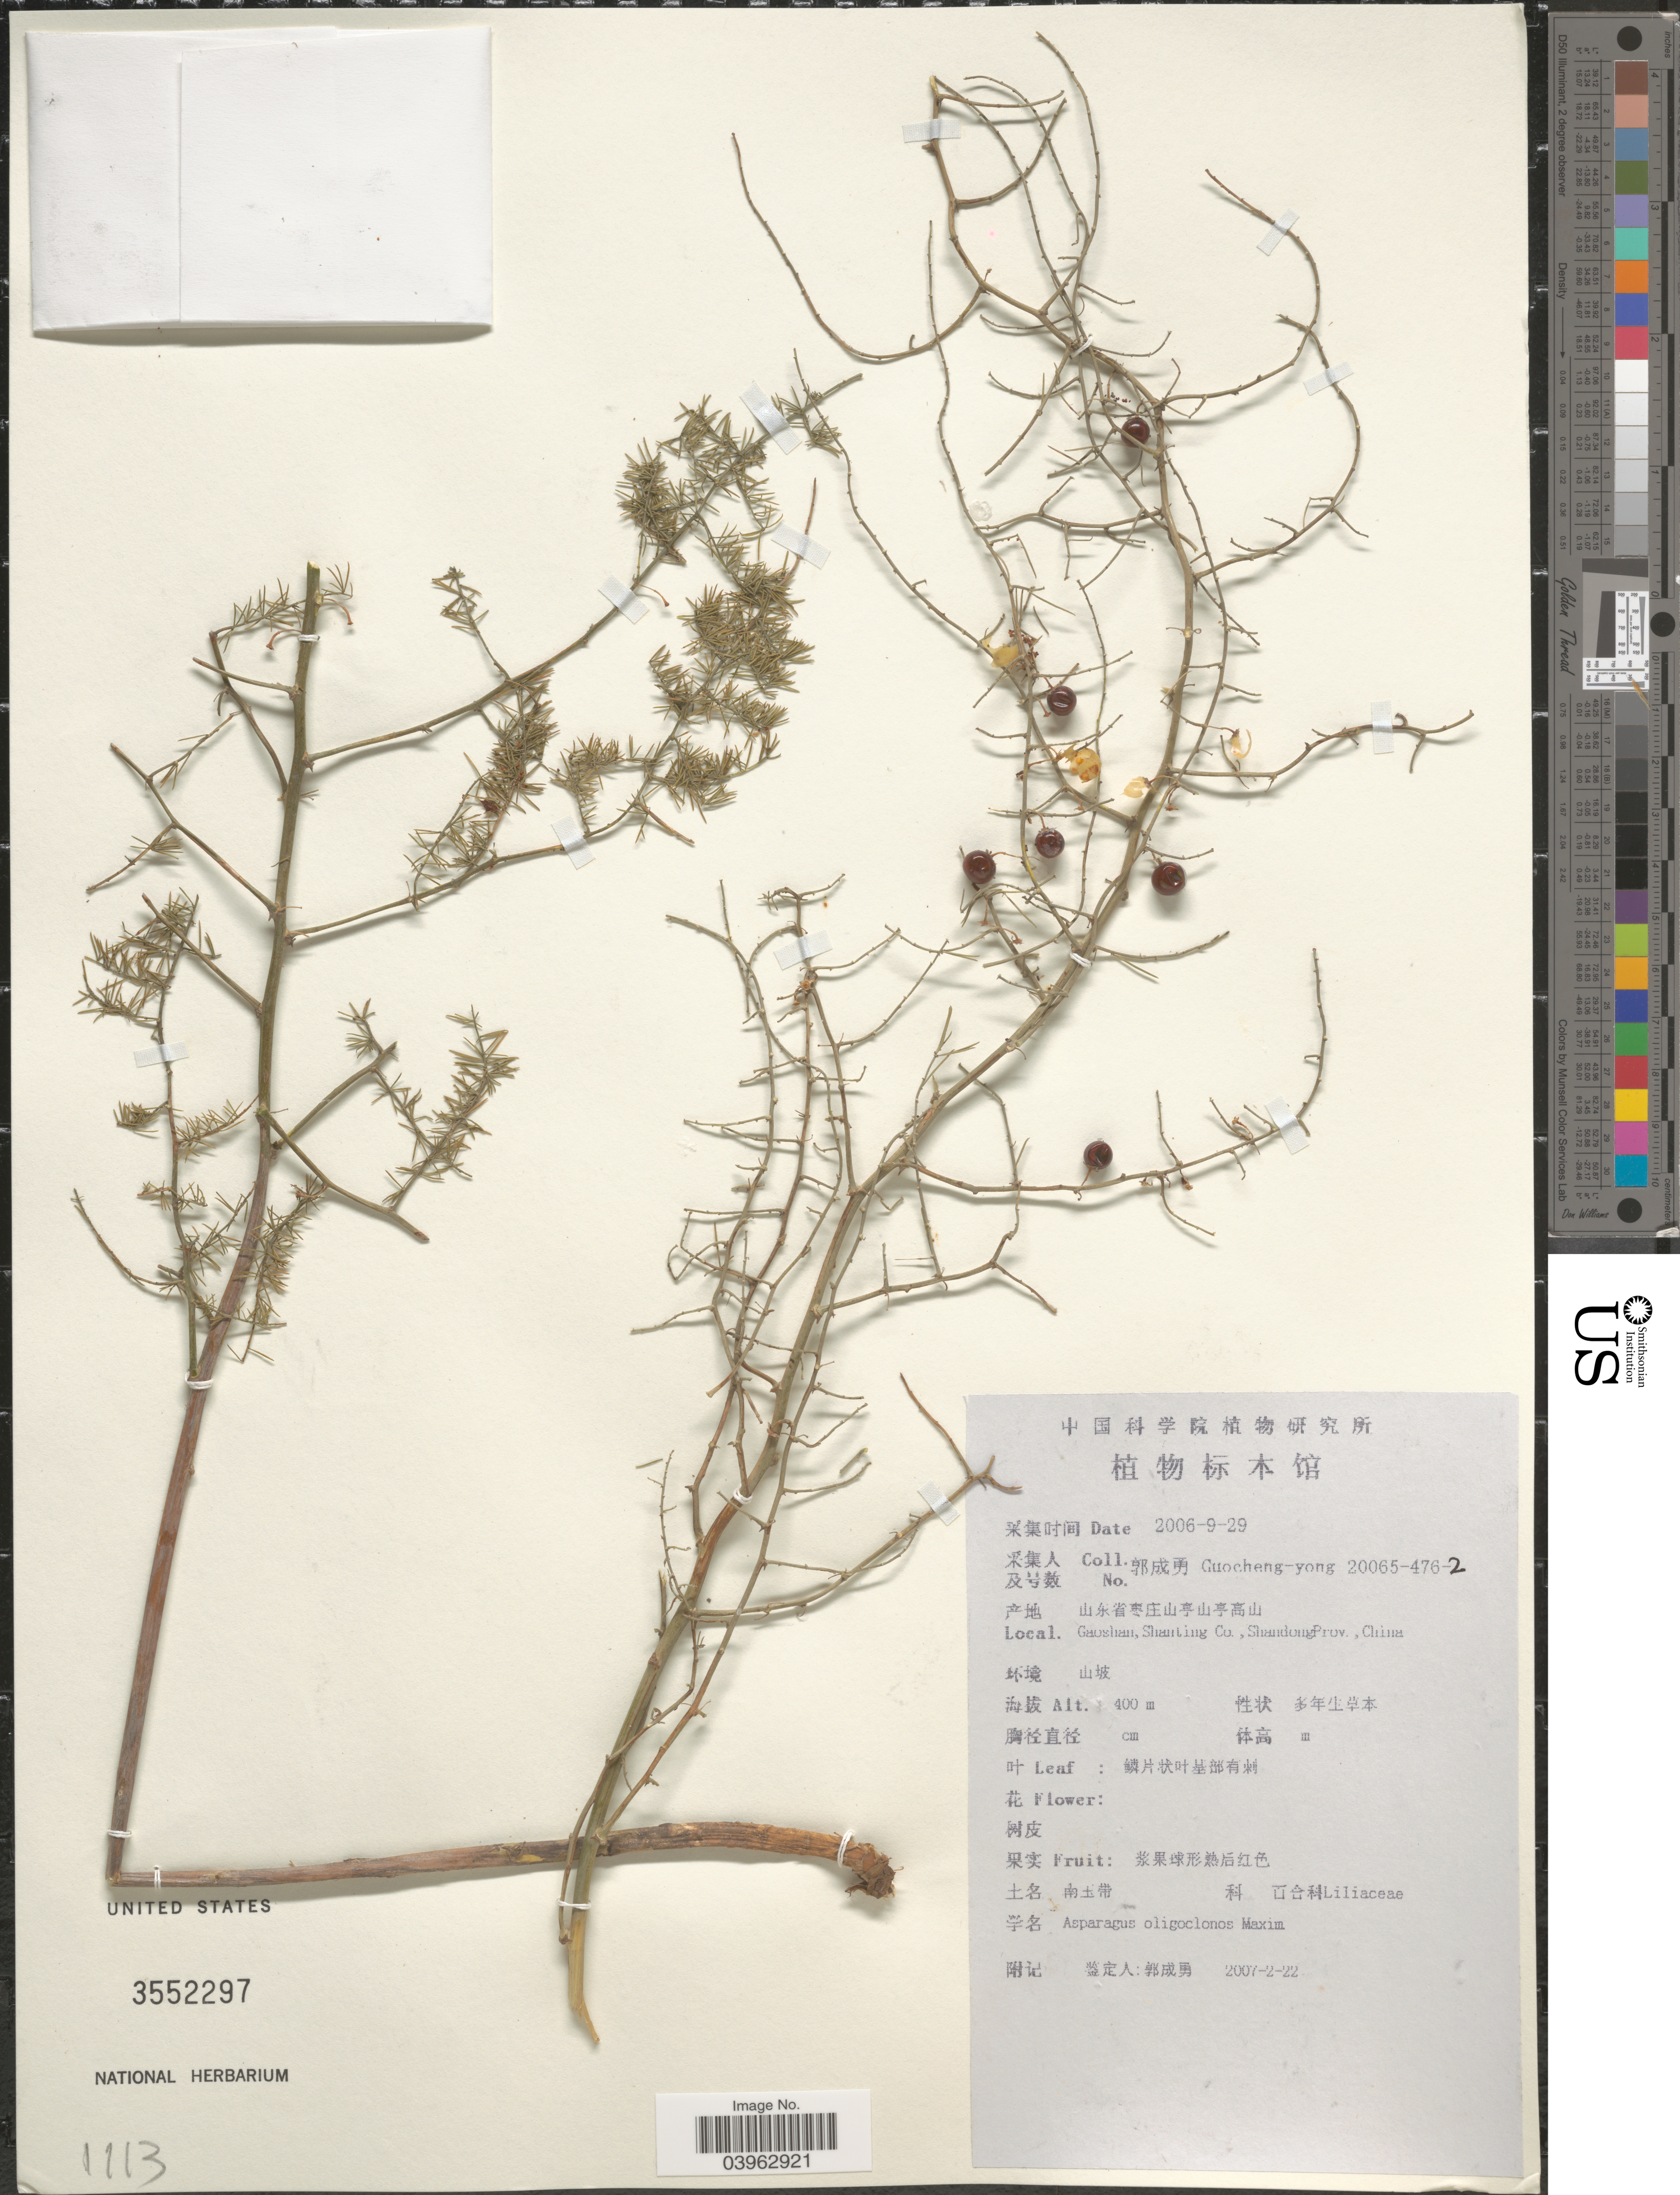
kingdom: Plantae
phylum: Tracheophyta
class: Liliopsida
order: Asparagales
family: Asparagaceae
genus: Asparagus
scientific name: Asparagus oligoclonos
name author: Maxim.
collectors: Guo cheng-yong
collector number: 20065-476-2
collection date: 2006-09-29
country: China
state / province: Shandong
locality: Gaoshan, Shanting Co, Shandong Prov.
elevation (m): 400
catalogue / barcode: US 3552297